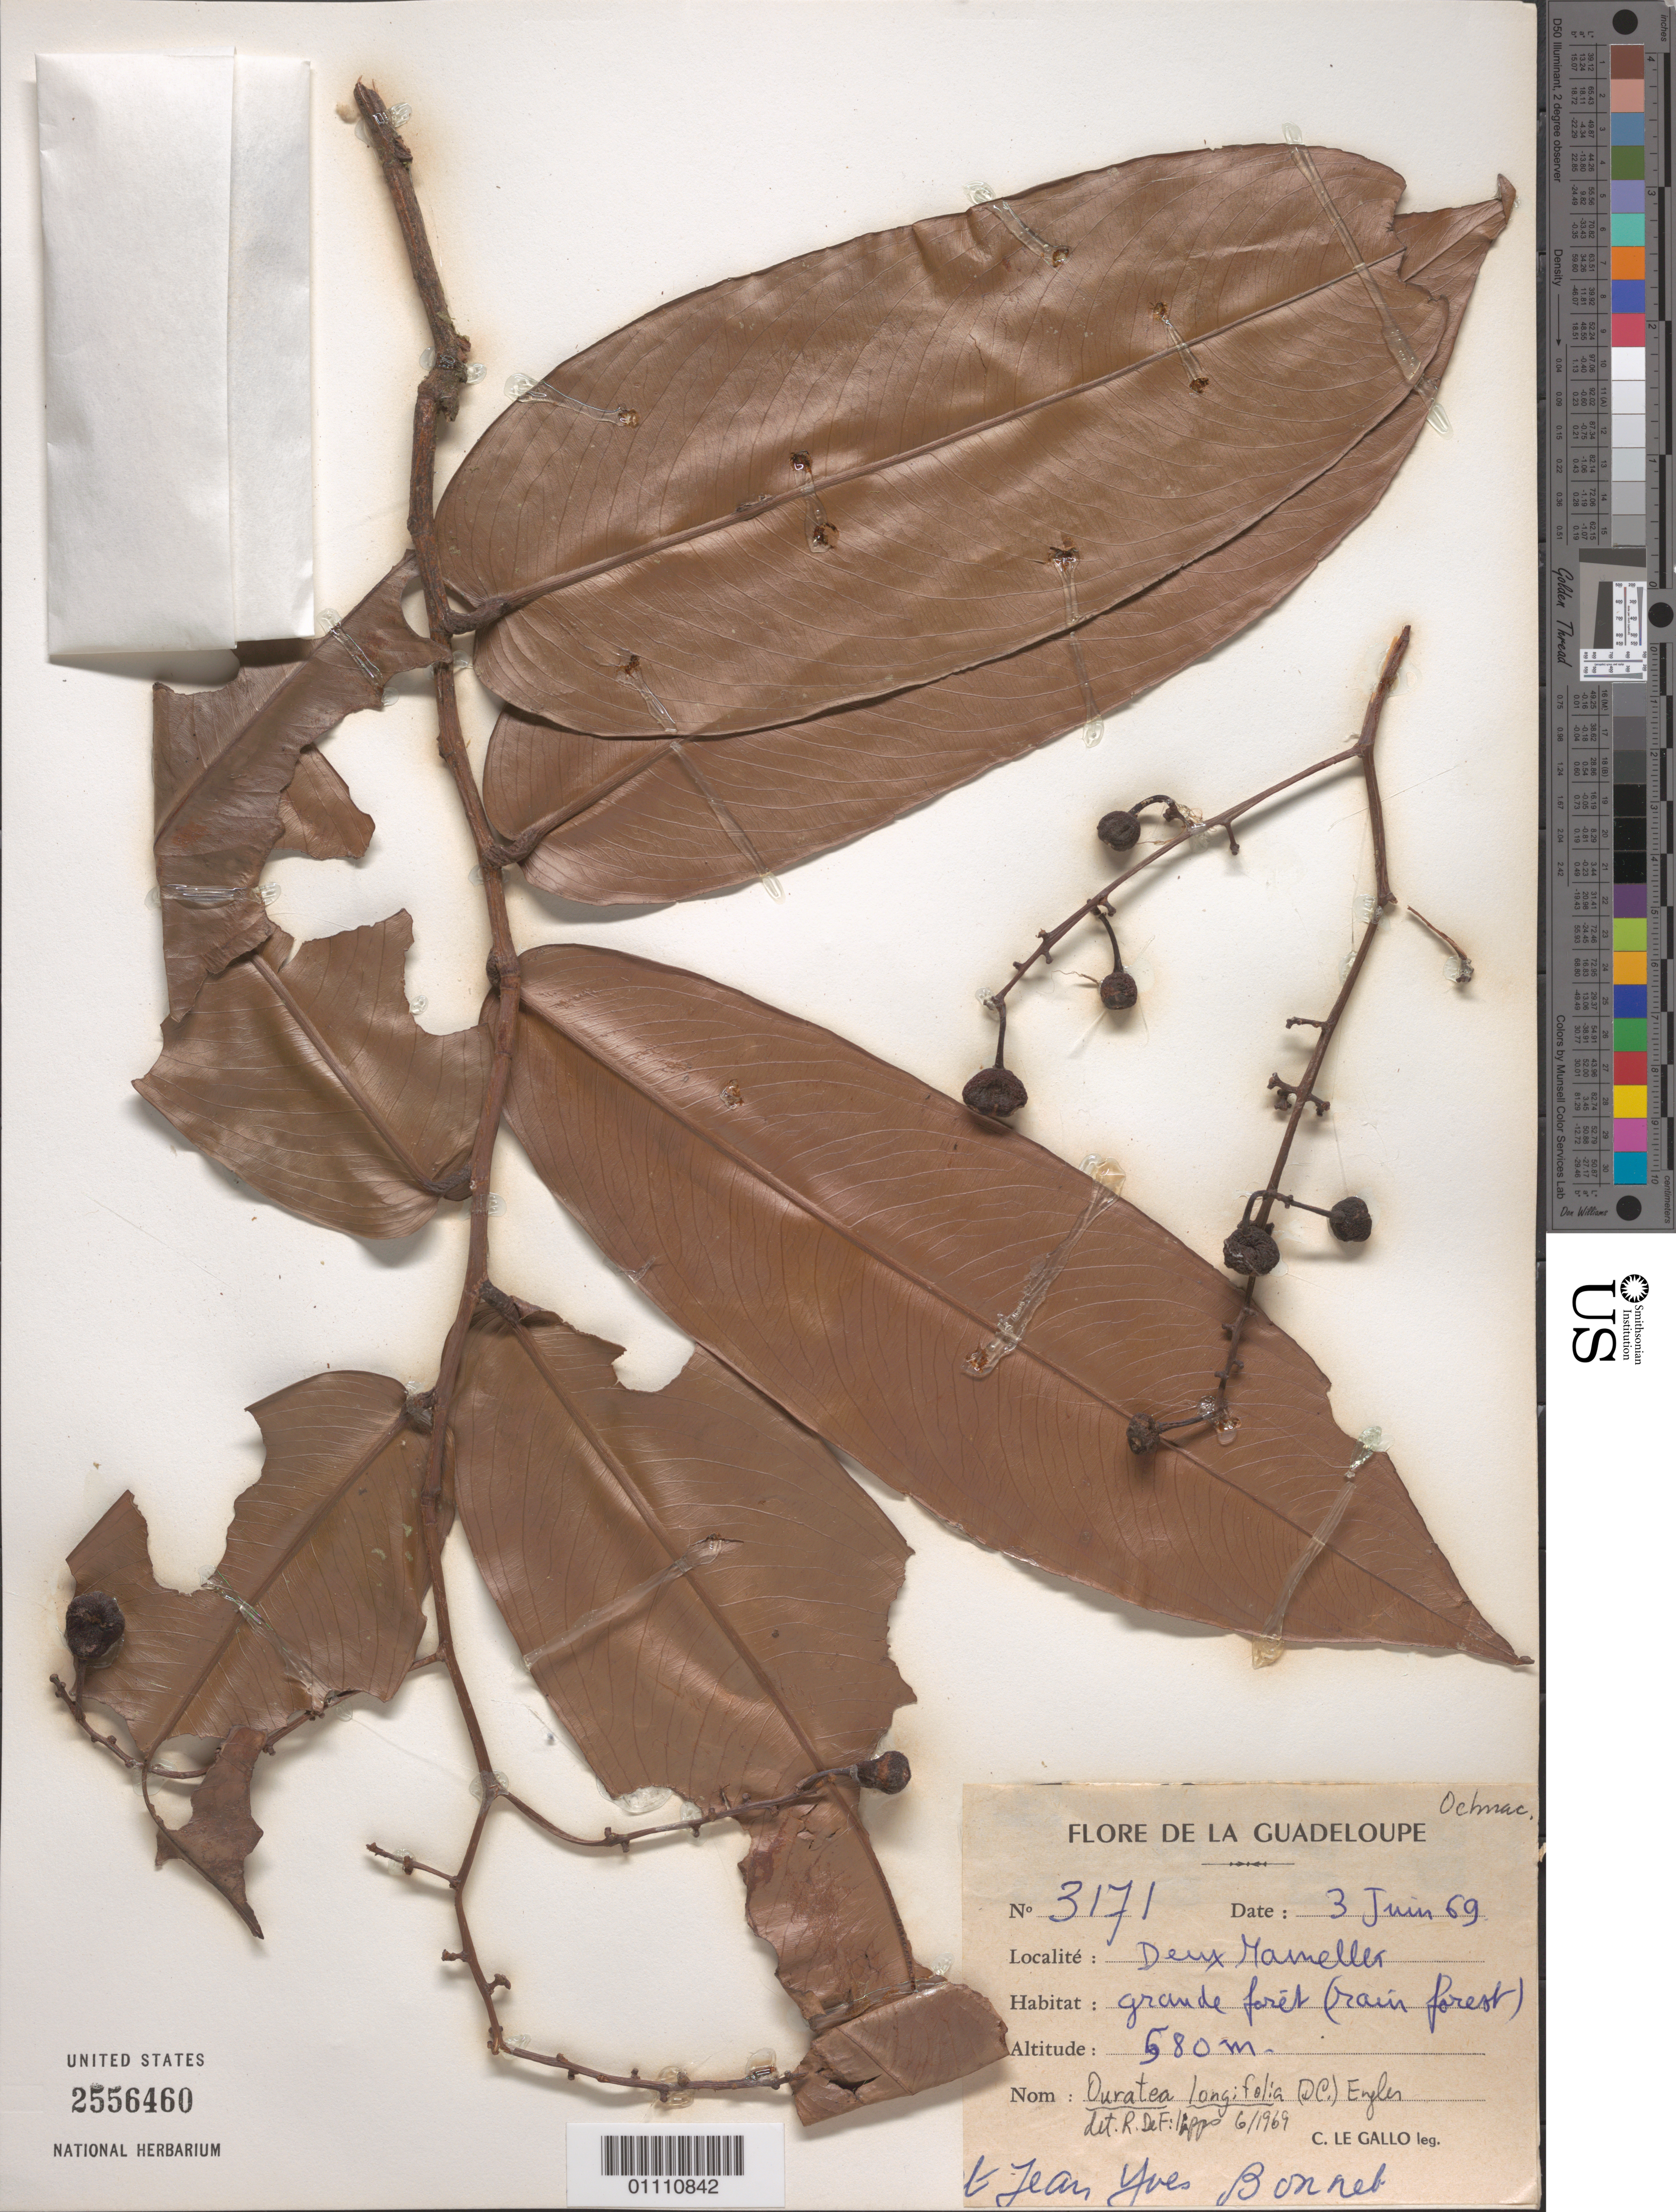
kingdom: Plantae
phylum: Tracheophyta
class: Magnoliopsida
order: Malpighiales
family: Ochnaceae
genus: Ouratea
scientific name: Ouratea longifolia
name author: (Lam.) Engl.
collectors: C. Le Gallo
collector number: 3171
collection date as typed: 03 Jun 1969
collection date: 1969-06-03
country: Guadeloupe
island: Basse Terre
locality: Deux Mamelles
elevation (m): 580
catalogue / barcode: US 2556460